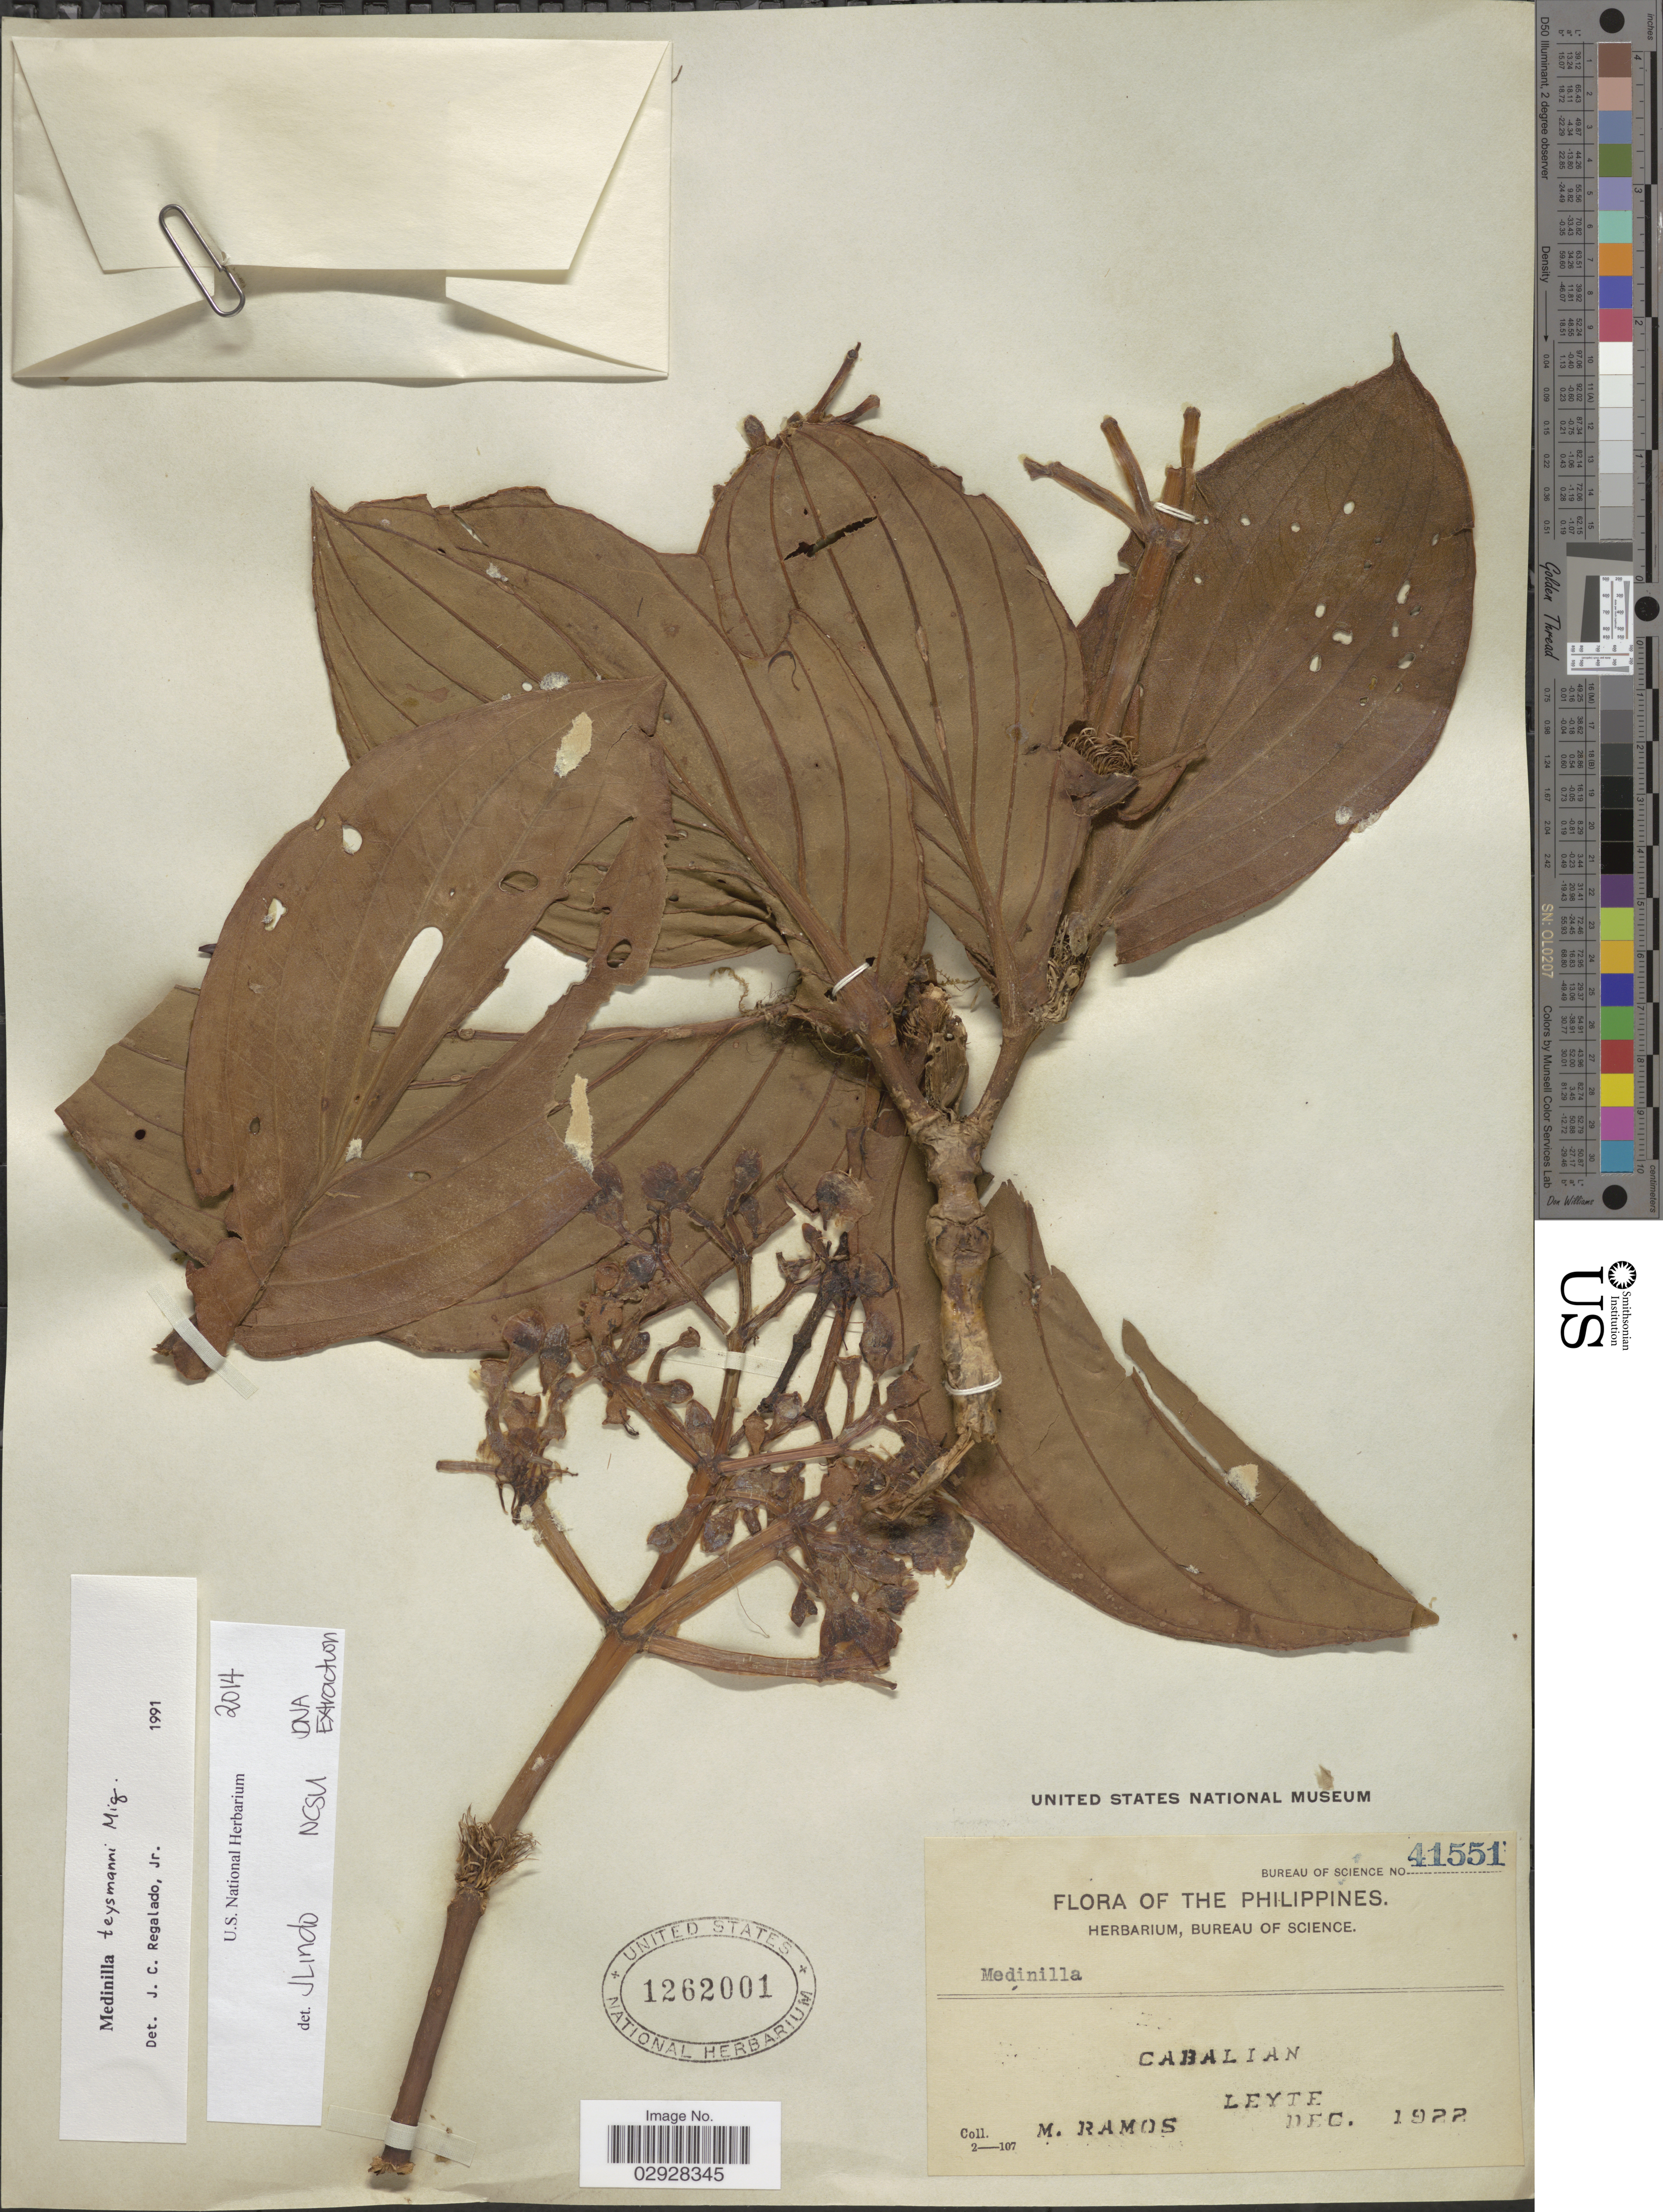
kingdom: Plantae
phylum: Tracheophyta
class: Magnoliopsida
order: Myrtales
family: Melastomataceae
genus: Medinilla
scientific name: Medinilla teysmannii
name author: Miq.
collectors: M. Ramos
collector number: Bureau of Science 41551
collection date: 1922-12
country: Philippines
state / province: Eastern Visayas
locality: Cabalian. Leyte.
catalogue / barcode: US 1262001